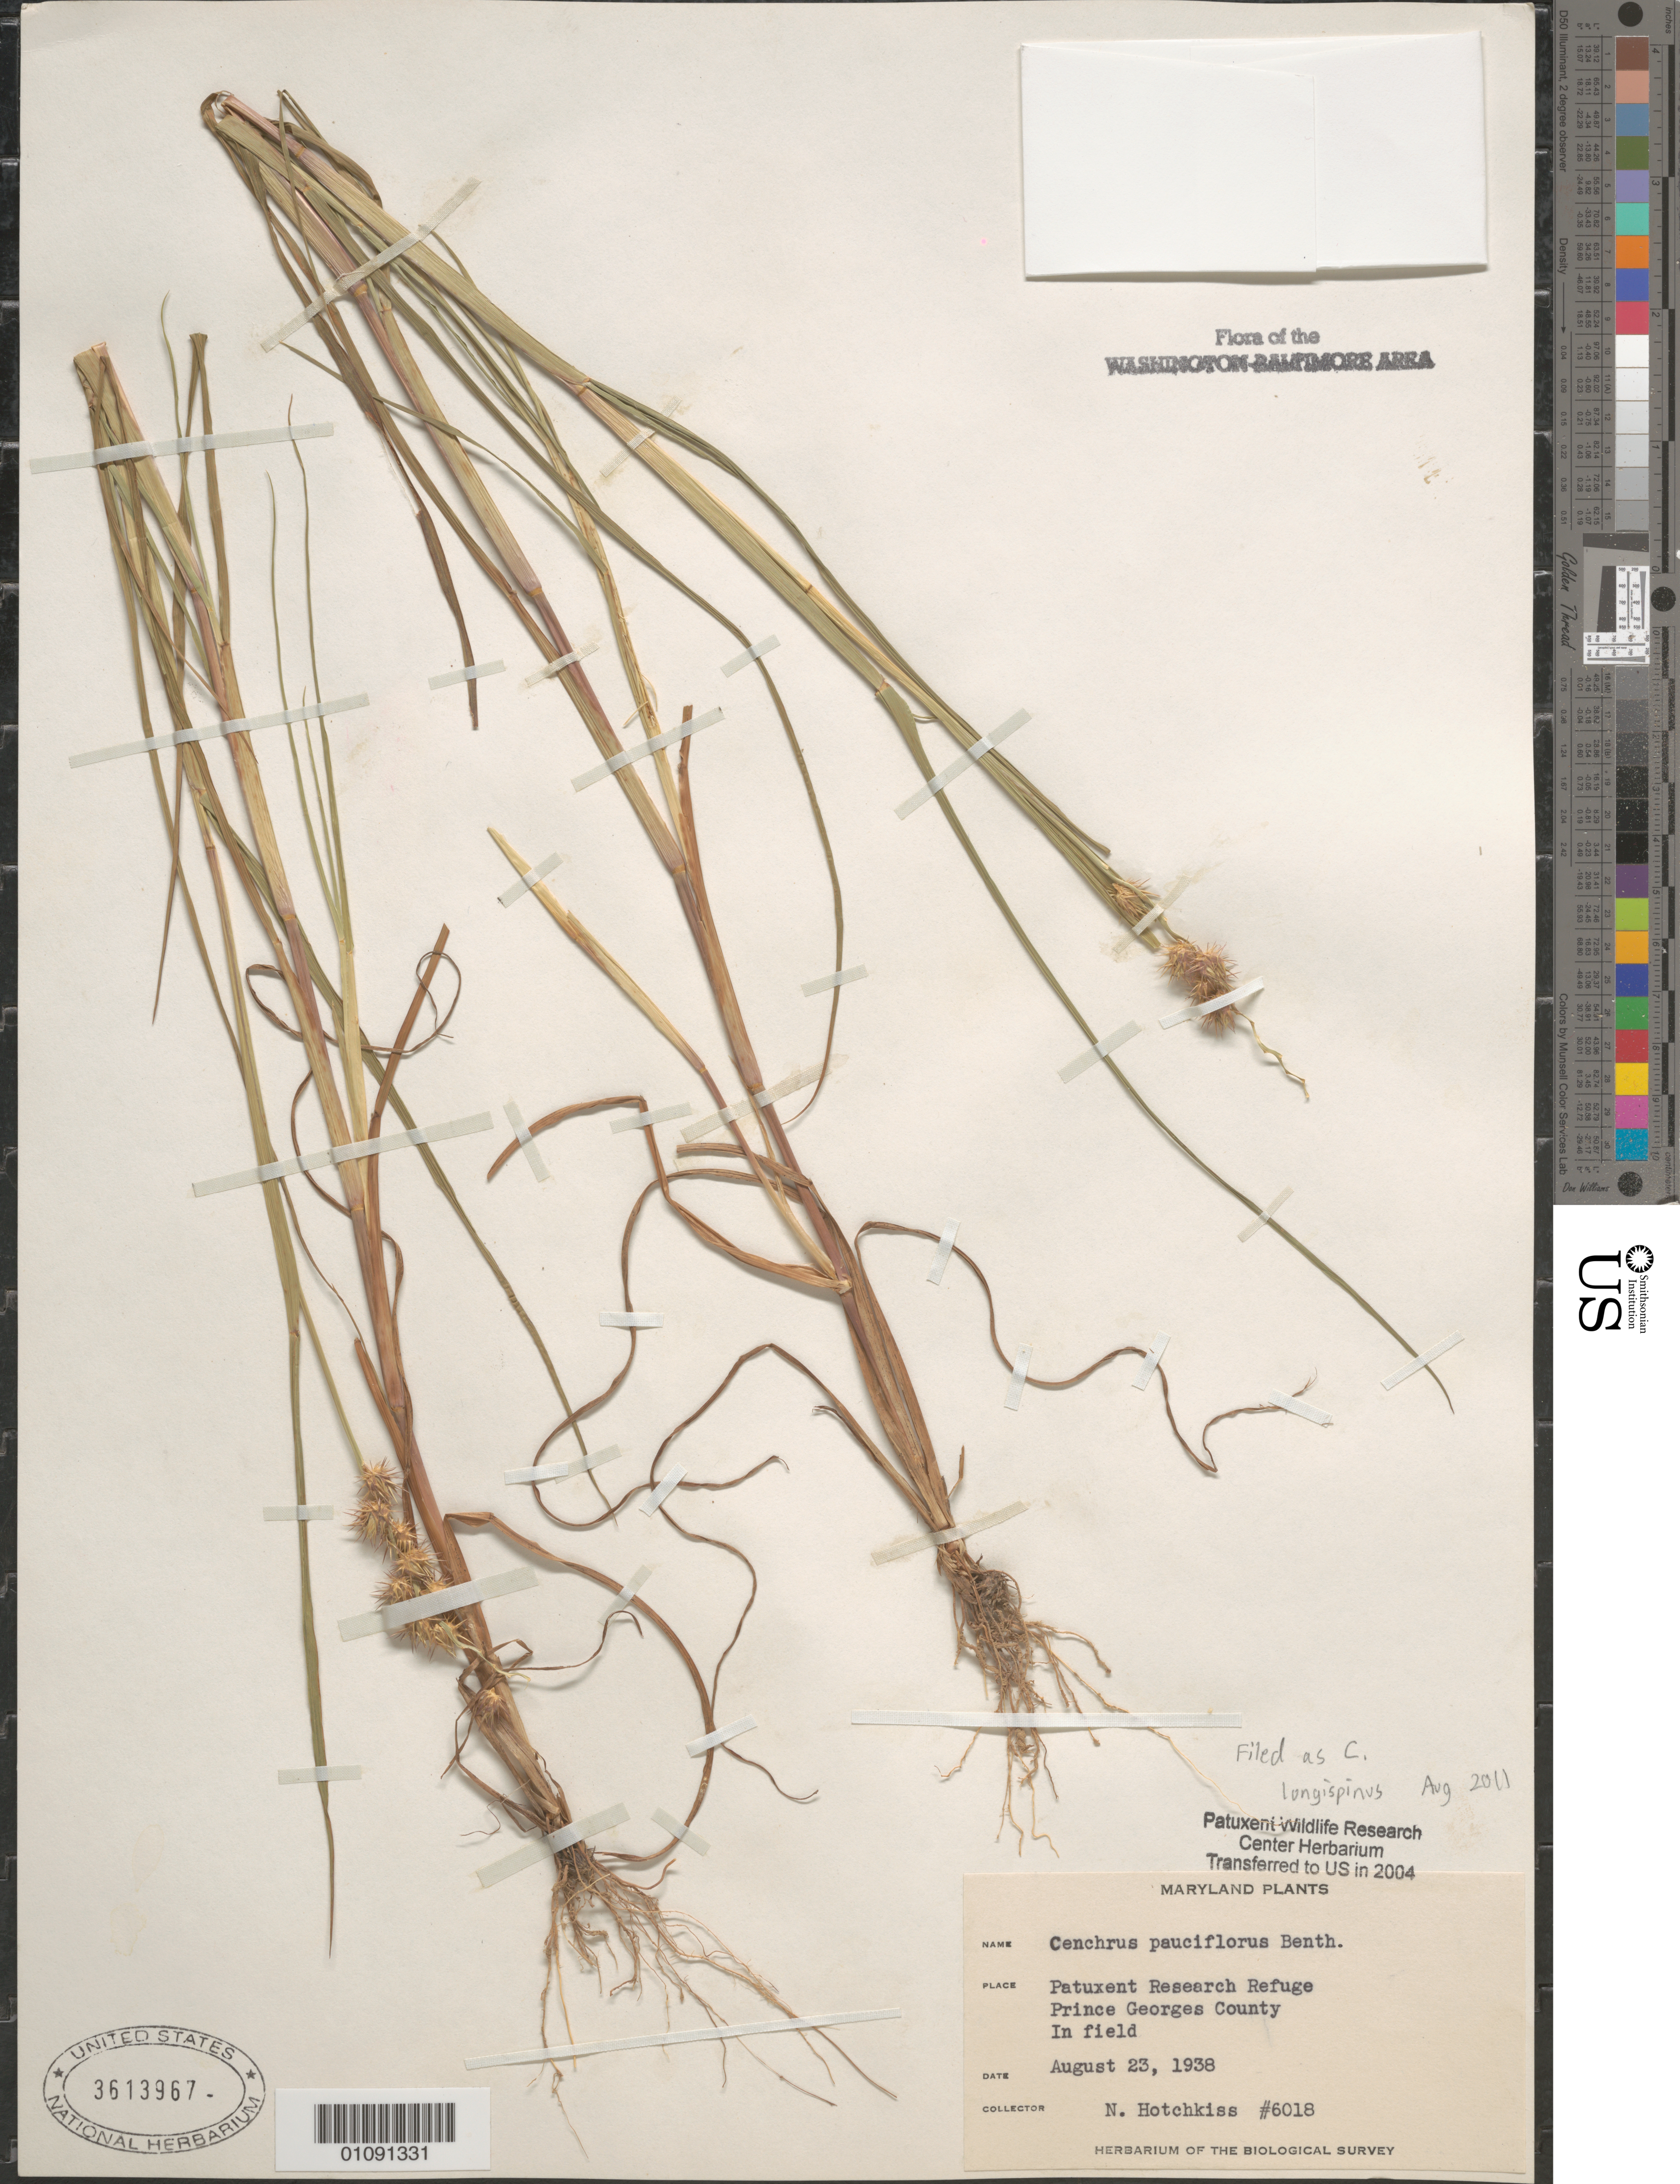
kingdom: Plantae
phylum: Tracheophyta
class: Liliopsida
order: Poales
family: Poaceae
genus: Cenchrus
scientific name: Cenchrus longispinus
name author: (Hack.) Fernald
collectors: N. Hotchkiss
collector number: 6018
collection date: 1938-08-23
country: United States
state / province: Maryland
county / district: Prince George's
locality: Patuxent Wildlife Refuge.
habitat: In field.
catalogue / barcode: US 3613967